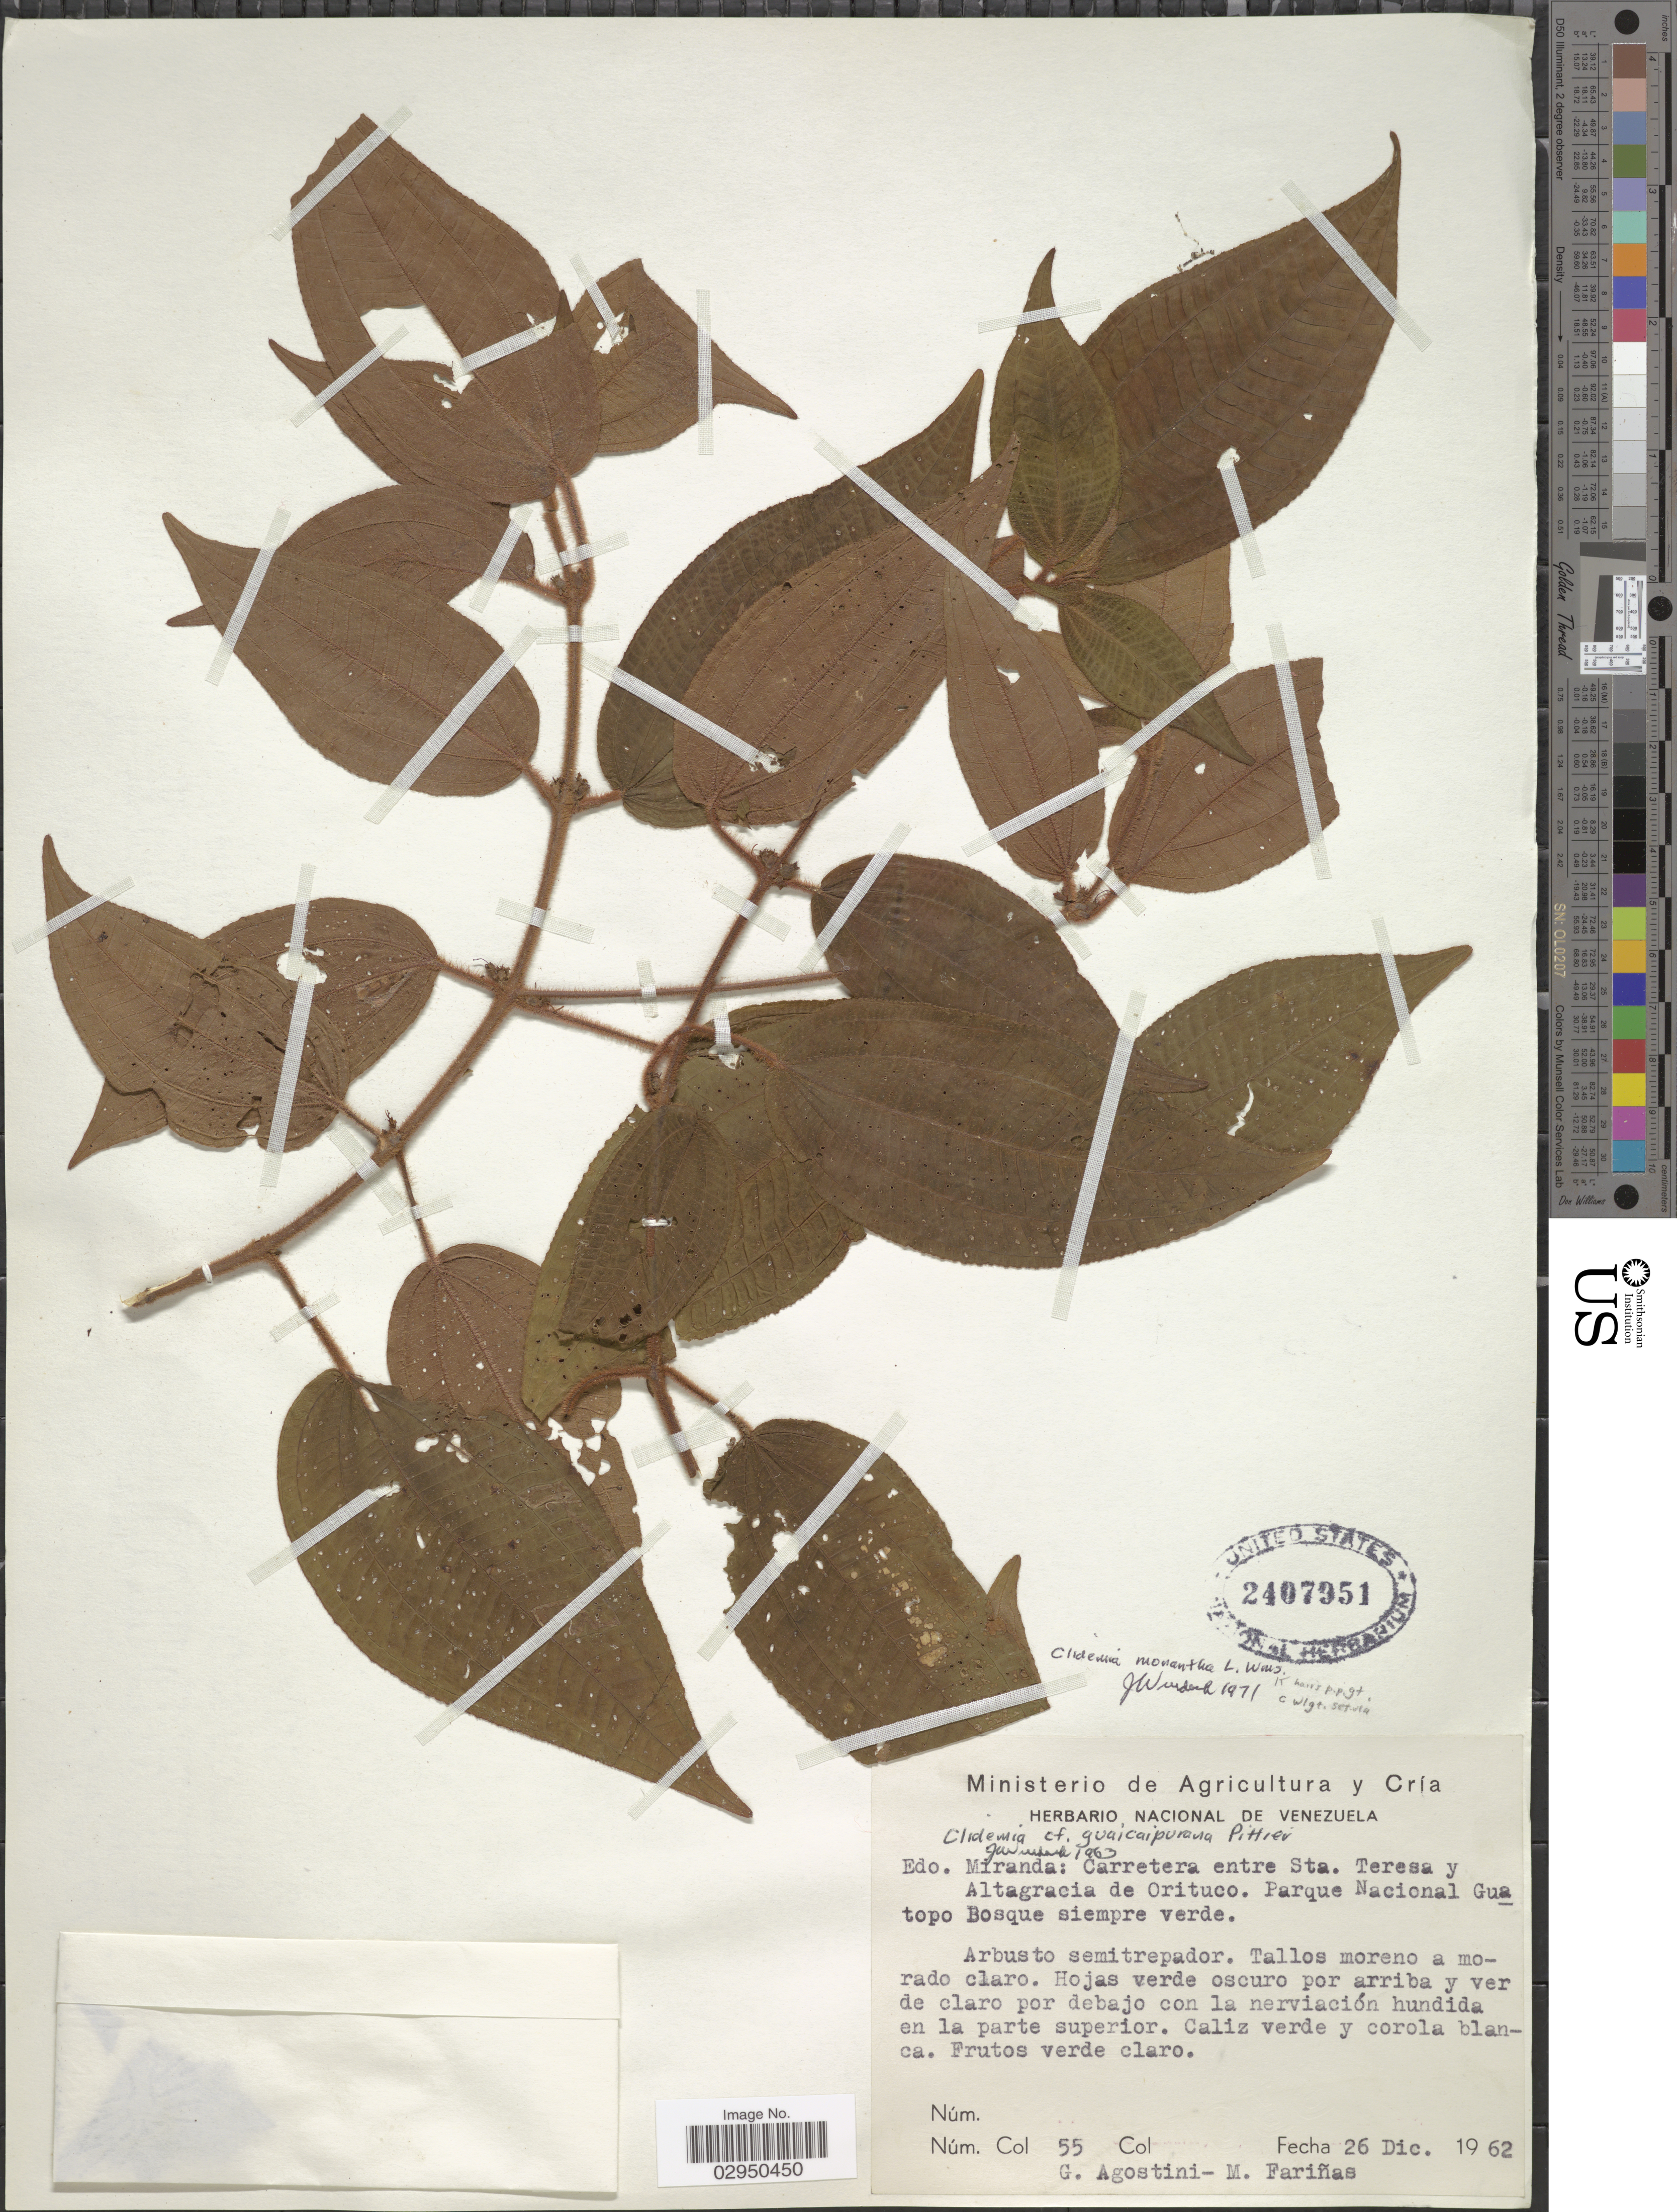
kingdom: Plantae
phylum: Tracheophyta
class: Magnoliopsida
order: Myrtales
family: Melastomataceae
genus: Clidemia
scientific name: Clidemia monantha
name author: L.O. Williams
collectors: G. Agostini & M. Fariñas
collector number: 55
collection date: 1962-12-26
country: Venezuela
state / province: Miranda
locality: Carretera entre Sta. Teresa y Altagracia de Orituco. Parque Nacional Guatopo Bosque siempre verde.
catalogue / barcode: US 2407951